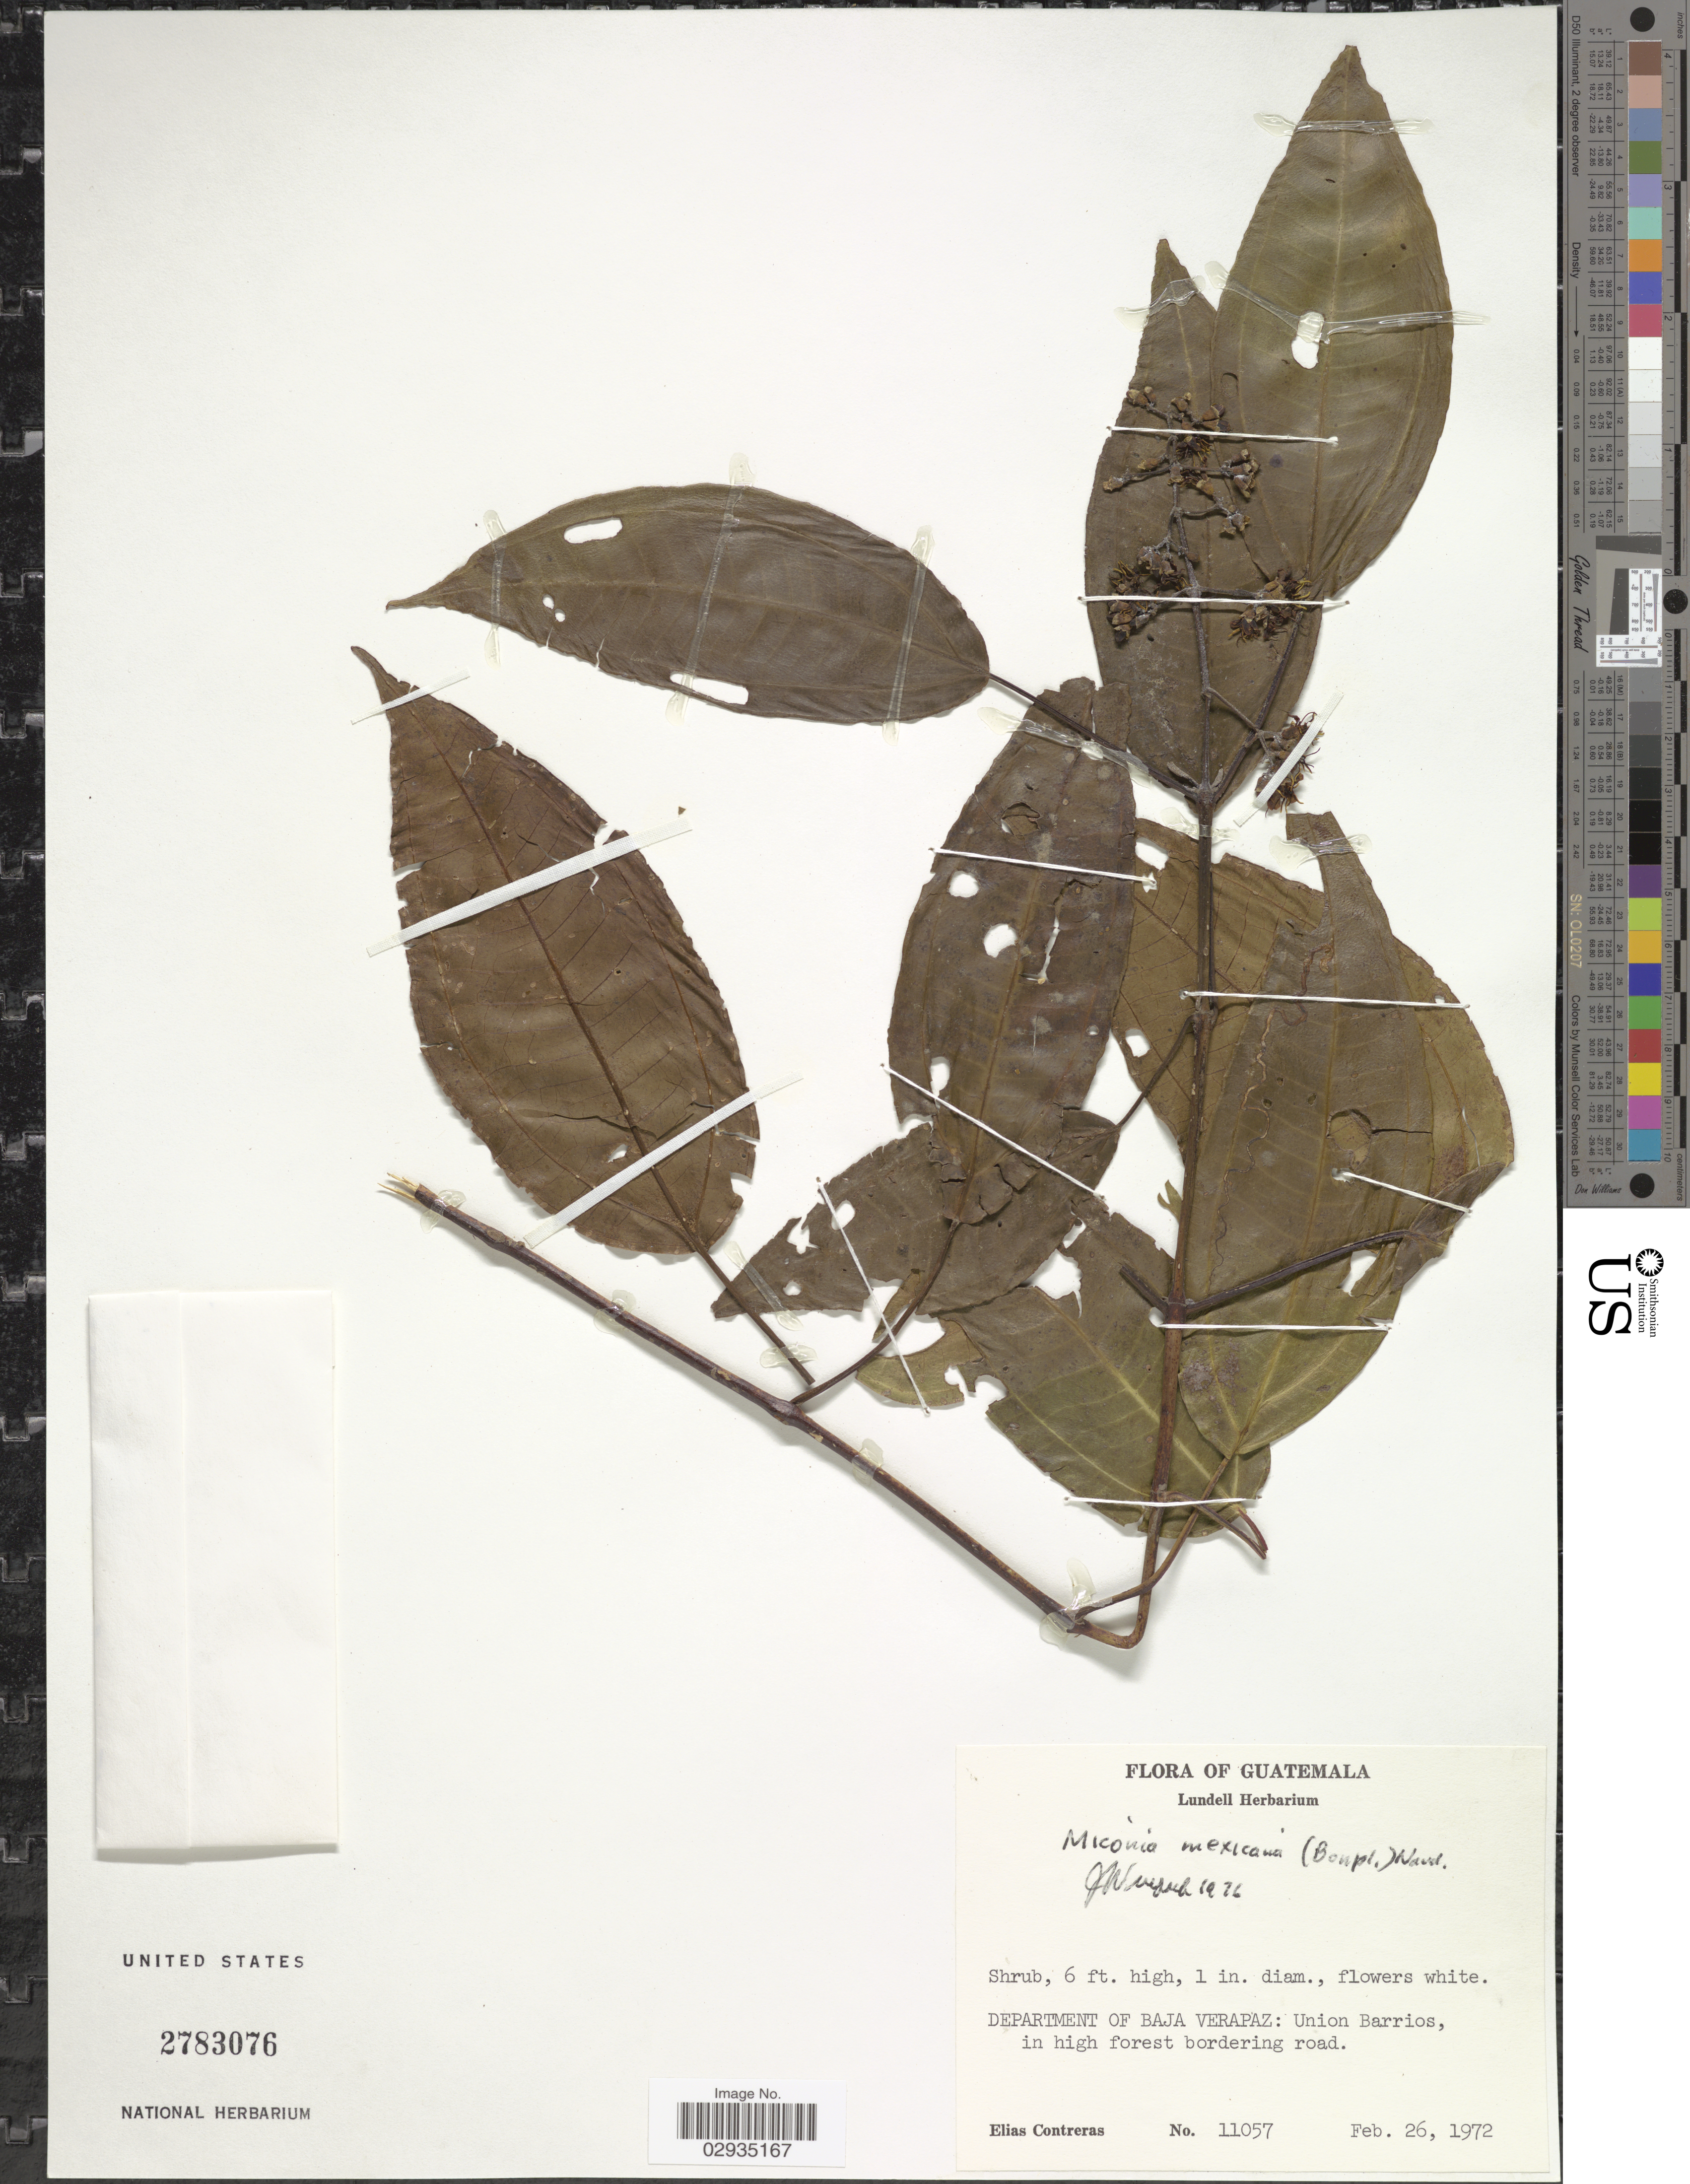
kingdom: Plantae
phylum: Tracheophyta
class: Magnoliopsida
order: Myrtales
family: Melastomataceae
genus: Miconia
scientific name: Miconia mexicana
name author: (Bonpl.) Naudin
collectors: E. Contreras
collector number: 11057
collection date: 1972-02-26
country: Guatemala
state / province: Baja Verapaz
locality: Department of Baja Verapaz, Union Barrios, in high forest bordering road.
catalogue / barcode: US 2783076